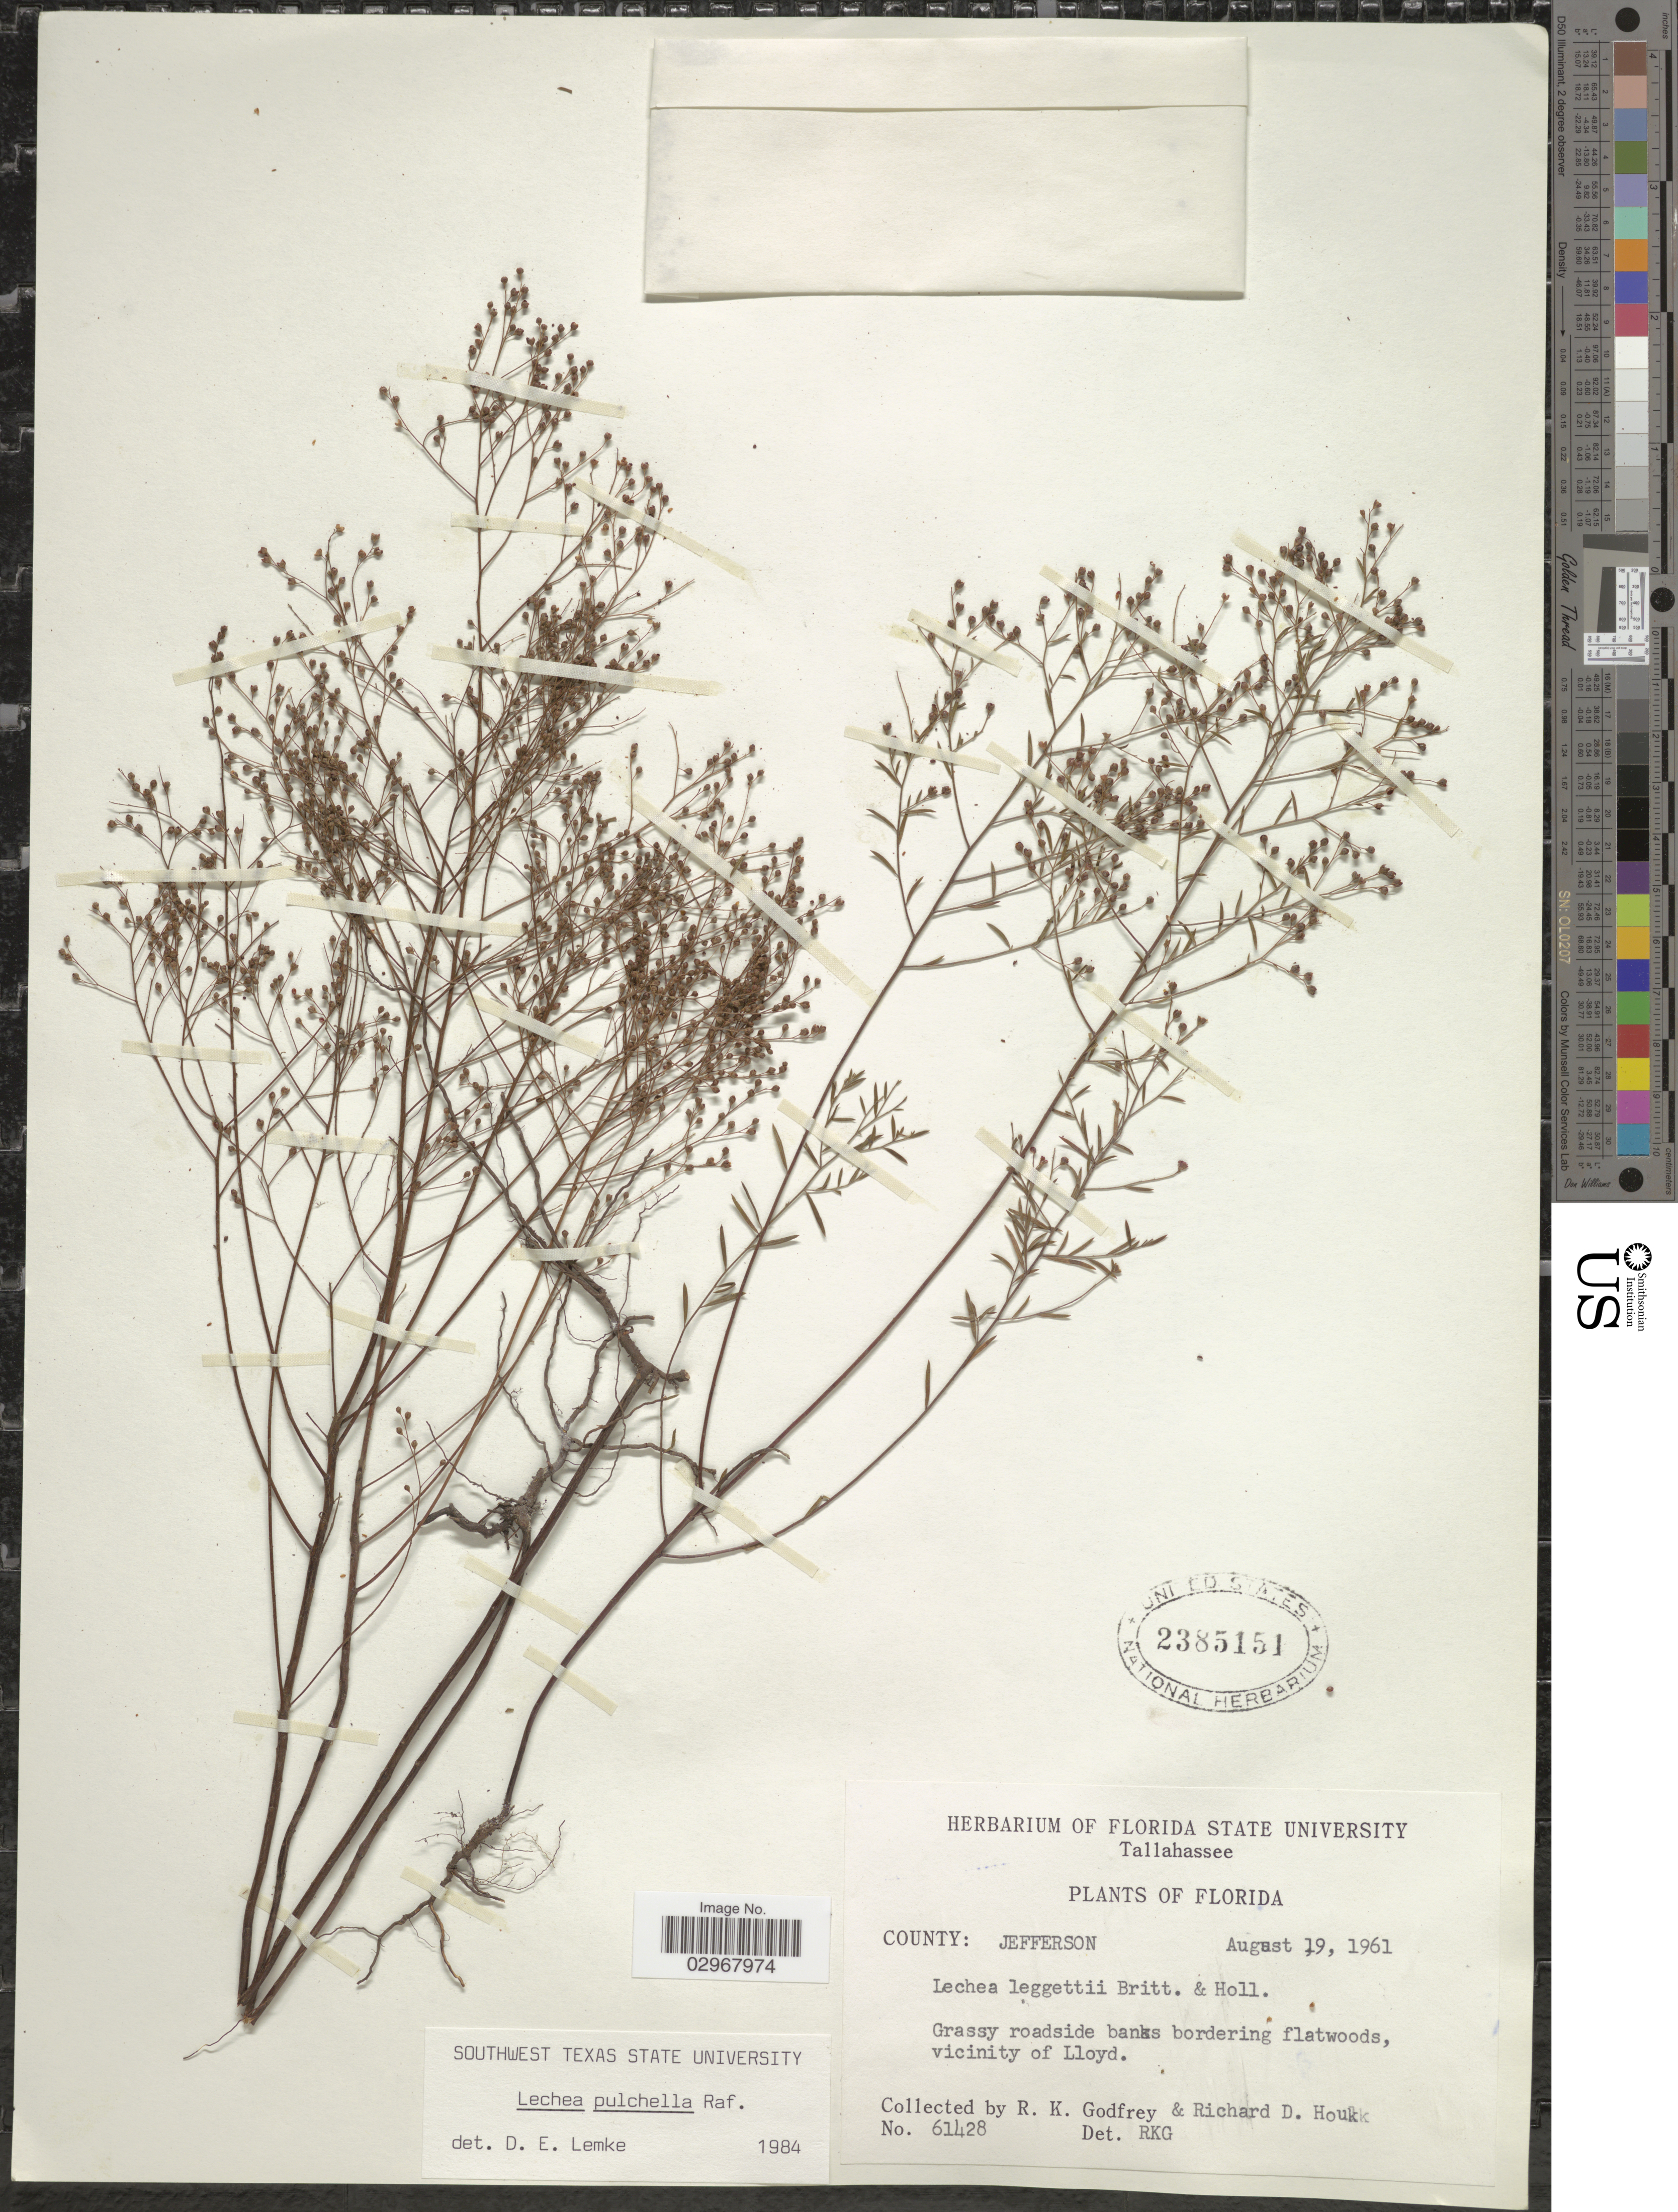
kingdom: Plantae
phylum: Tracheophyta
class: Magnoliopsida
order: Malvales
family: Cistaceae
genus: Lechea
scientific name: Lechea pulchella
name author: Raf.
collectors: R. K. Godfrey & R. Houk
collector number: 61428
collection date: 1961-08-19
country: United States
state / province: Florida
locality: County: Jefferson. Grassy roadside banks bordering flatwoods, vicinity of Lloyd.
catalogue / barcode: US 2385151